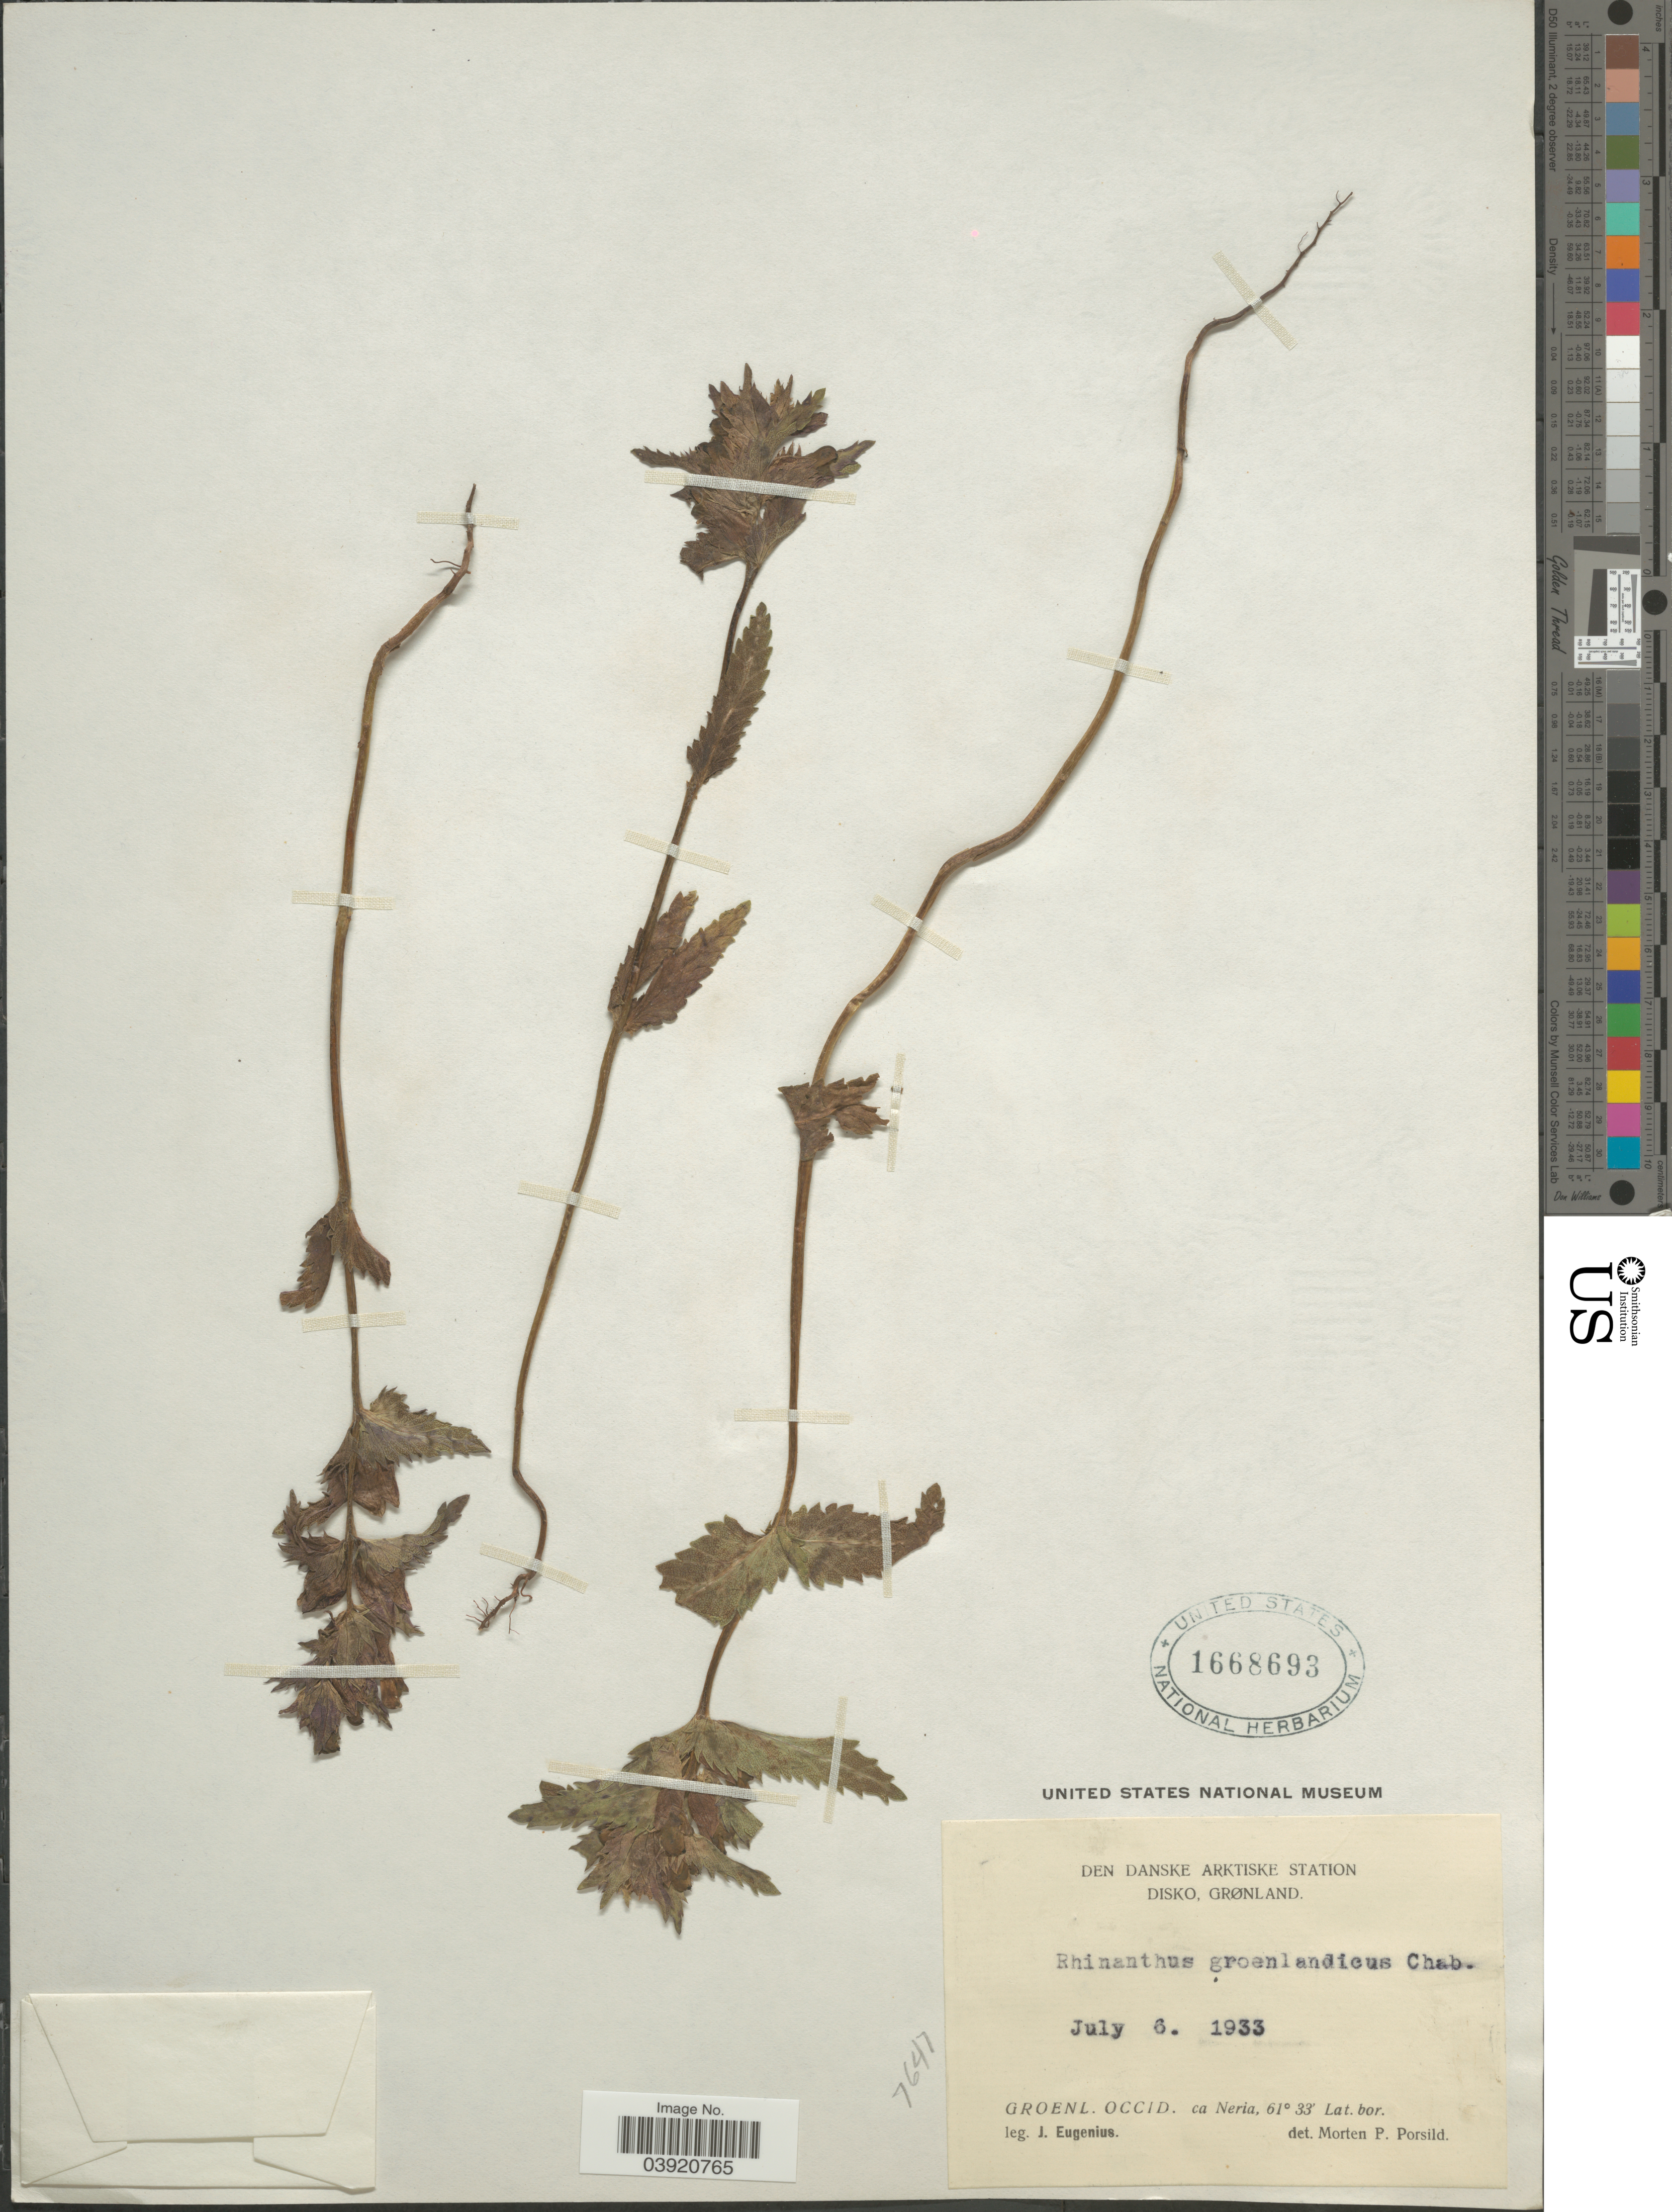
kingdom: Plantae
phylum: Tracheophyta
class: Magnoliopsida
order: Lamiales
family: Orobanchaceae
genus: Rhinanthus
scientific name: Rhinanthus groenlandicus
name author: Chabert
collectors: J. Eugenius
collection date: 1933-07-06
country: Greenland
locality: Den Danske Arktiske Station Disko, Grønland. Groenl. Occid. ca Neria.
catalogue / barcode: US 1668693